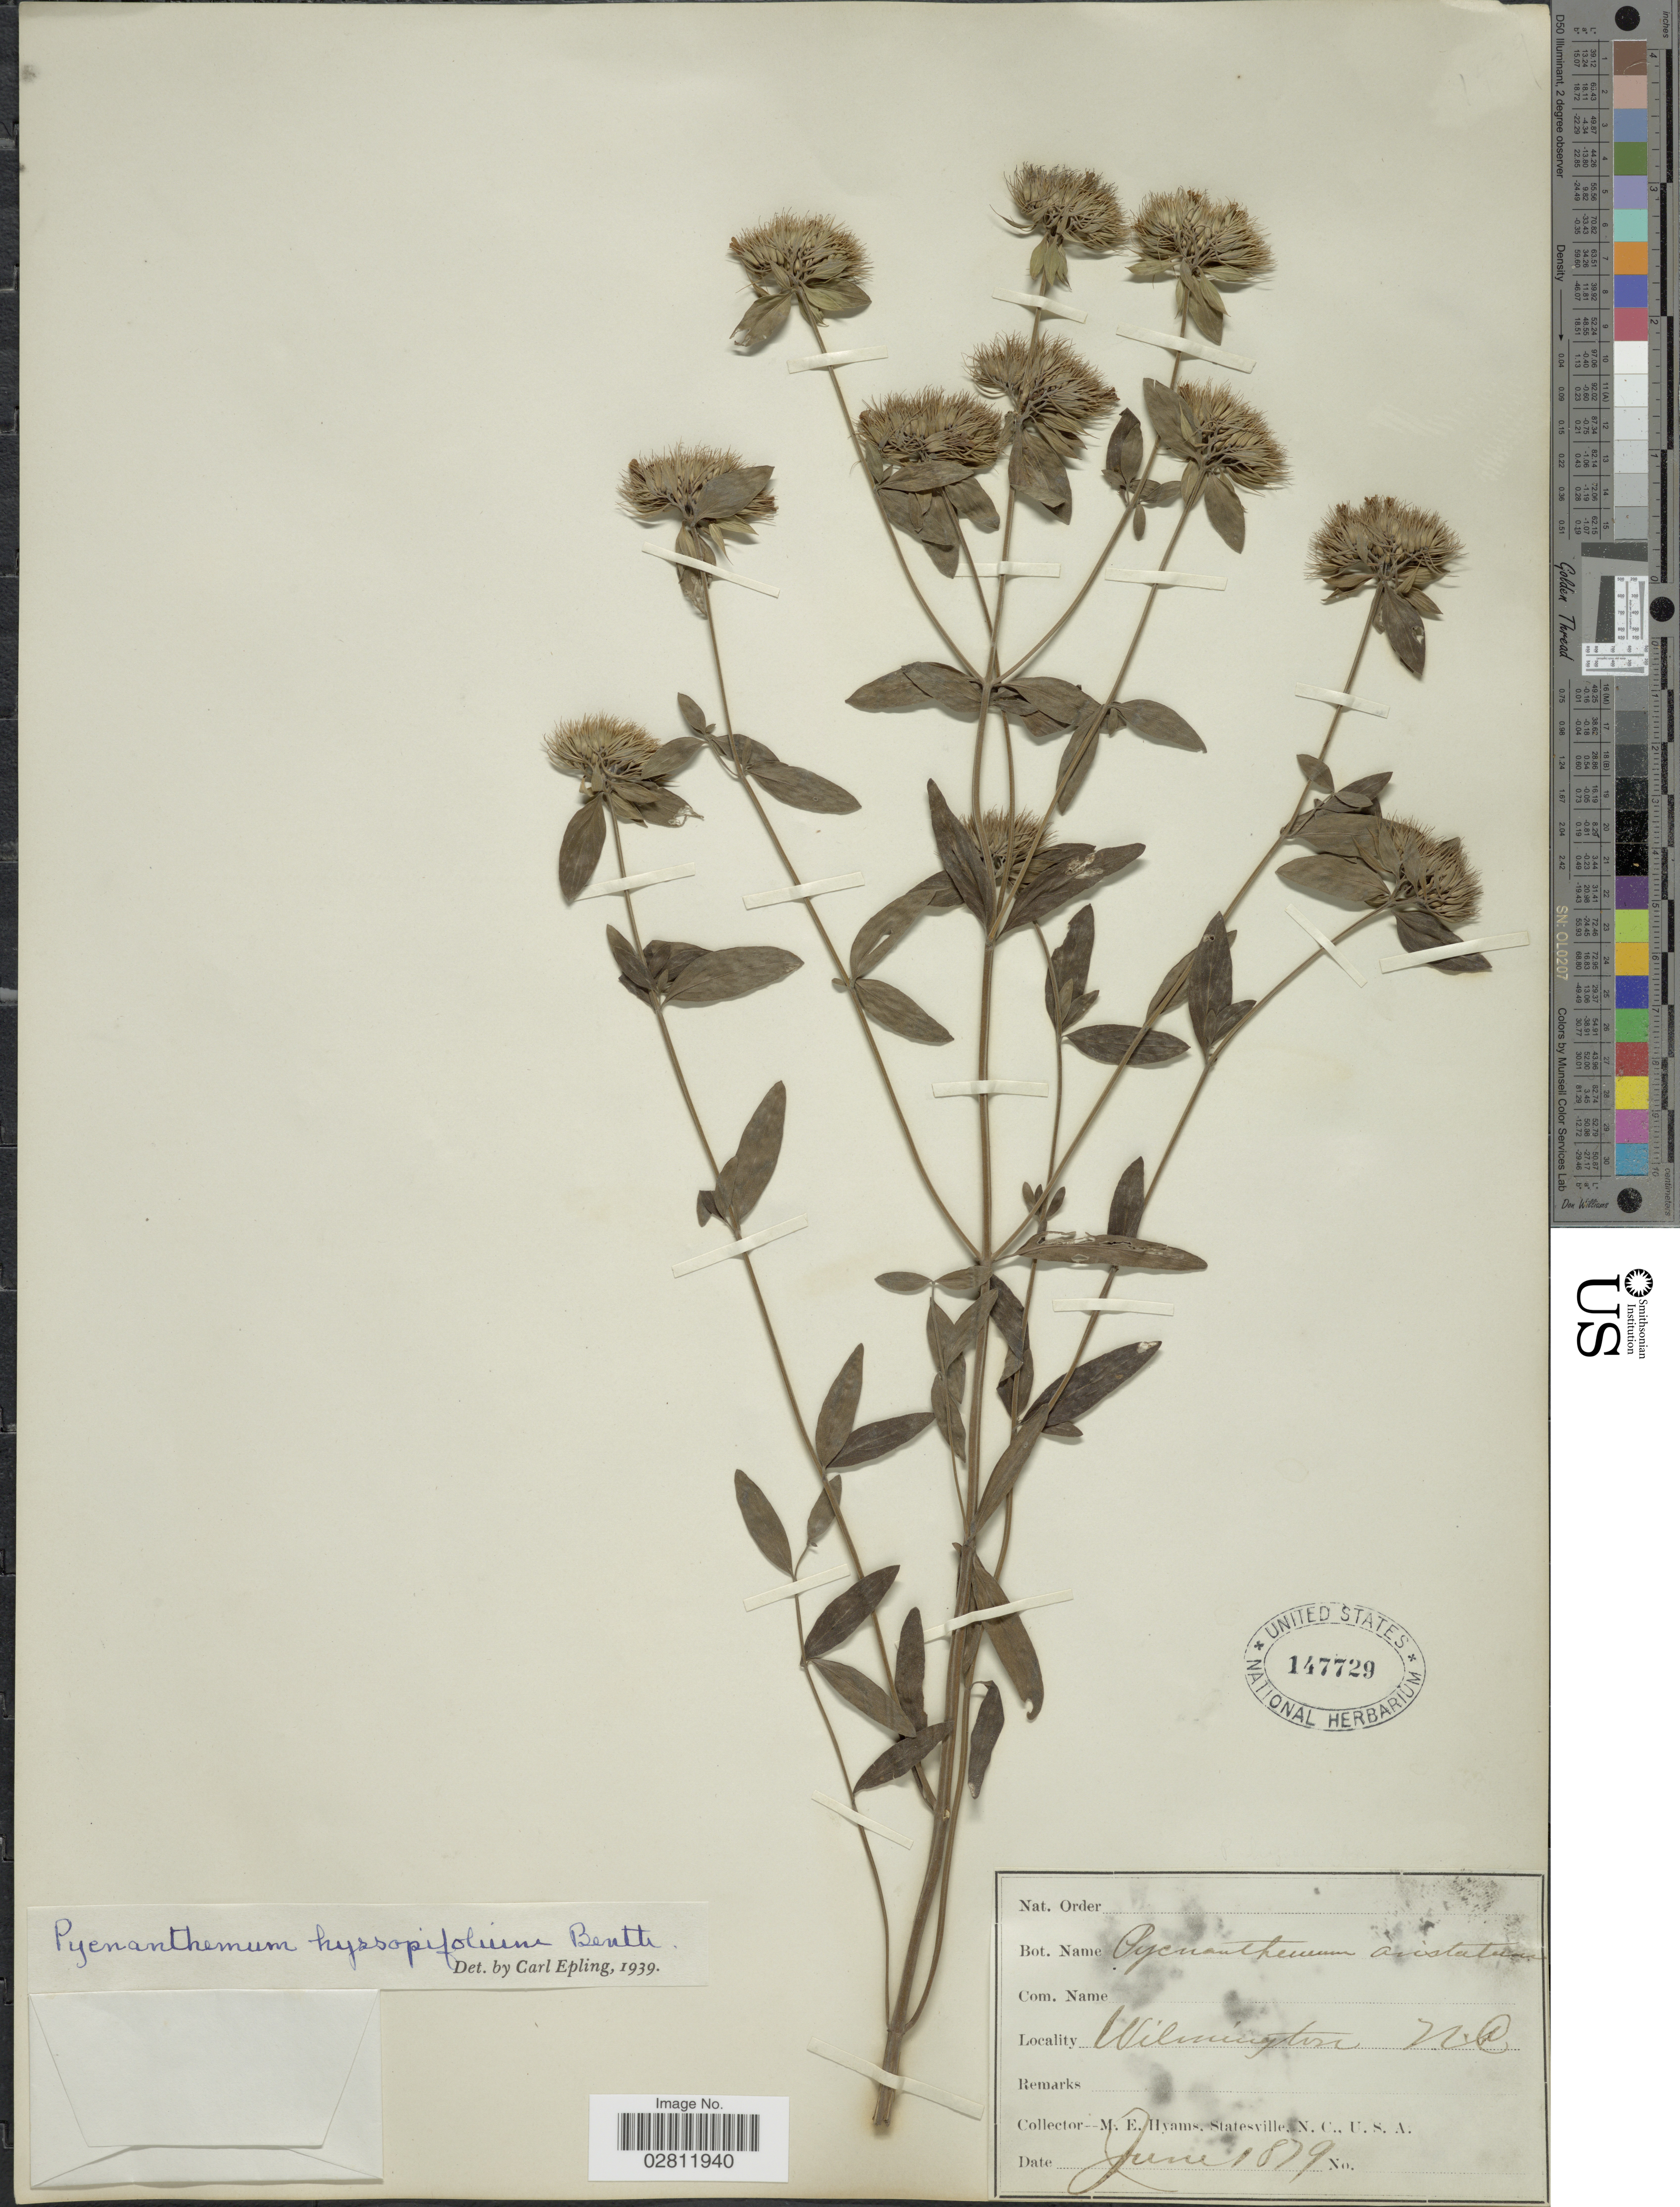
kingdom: Plantae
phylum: Tracheophyta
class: Magnoliopsida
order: Lamiales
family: Lamiaceae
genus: Pycnanthemum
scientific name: Pycnanthemum flexuosum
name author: (Walter) Britton, Stearns & Poggenb.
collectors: M. E. Hyams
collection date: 1879-06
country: United States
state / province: North Carolina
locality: Wilmington.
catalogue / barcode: US 147729